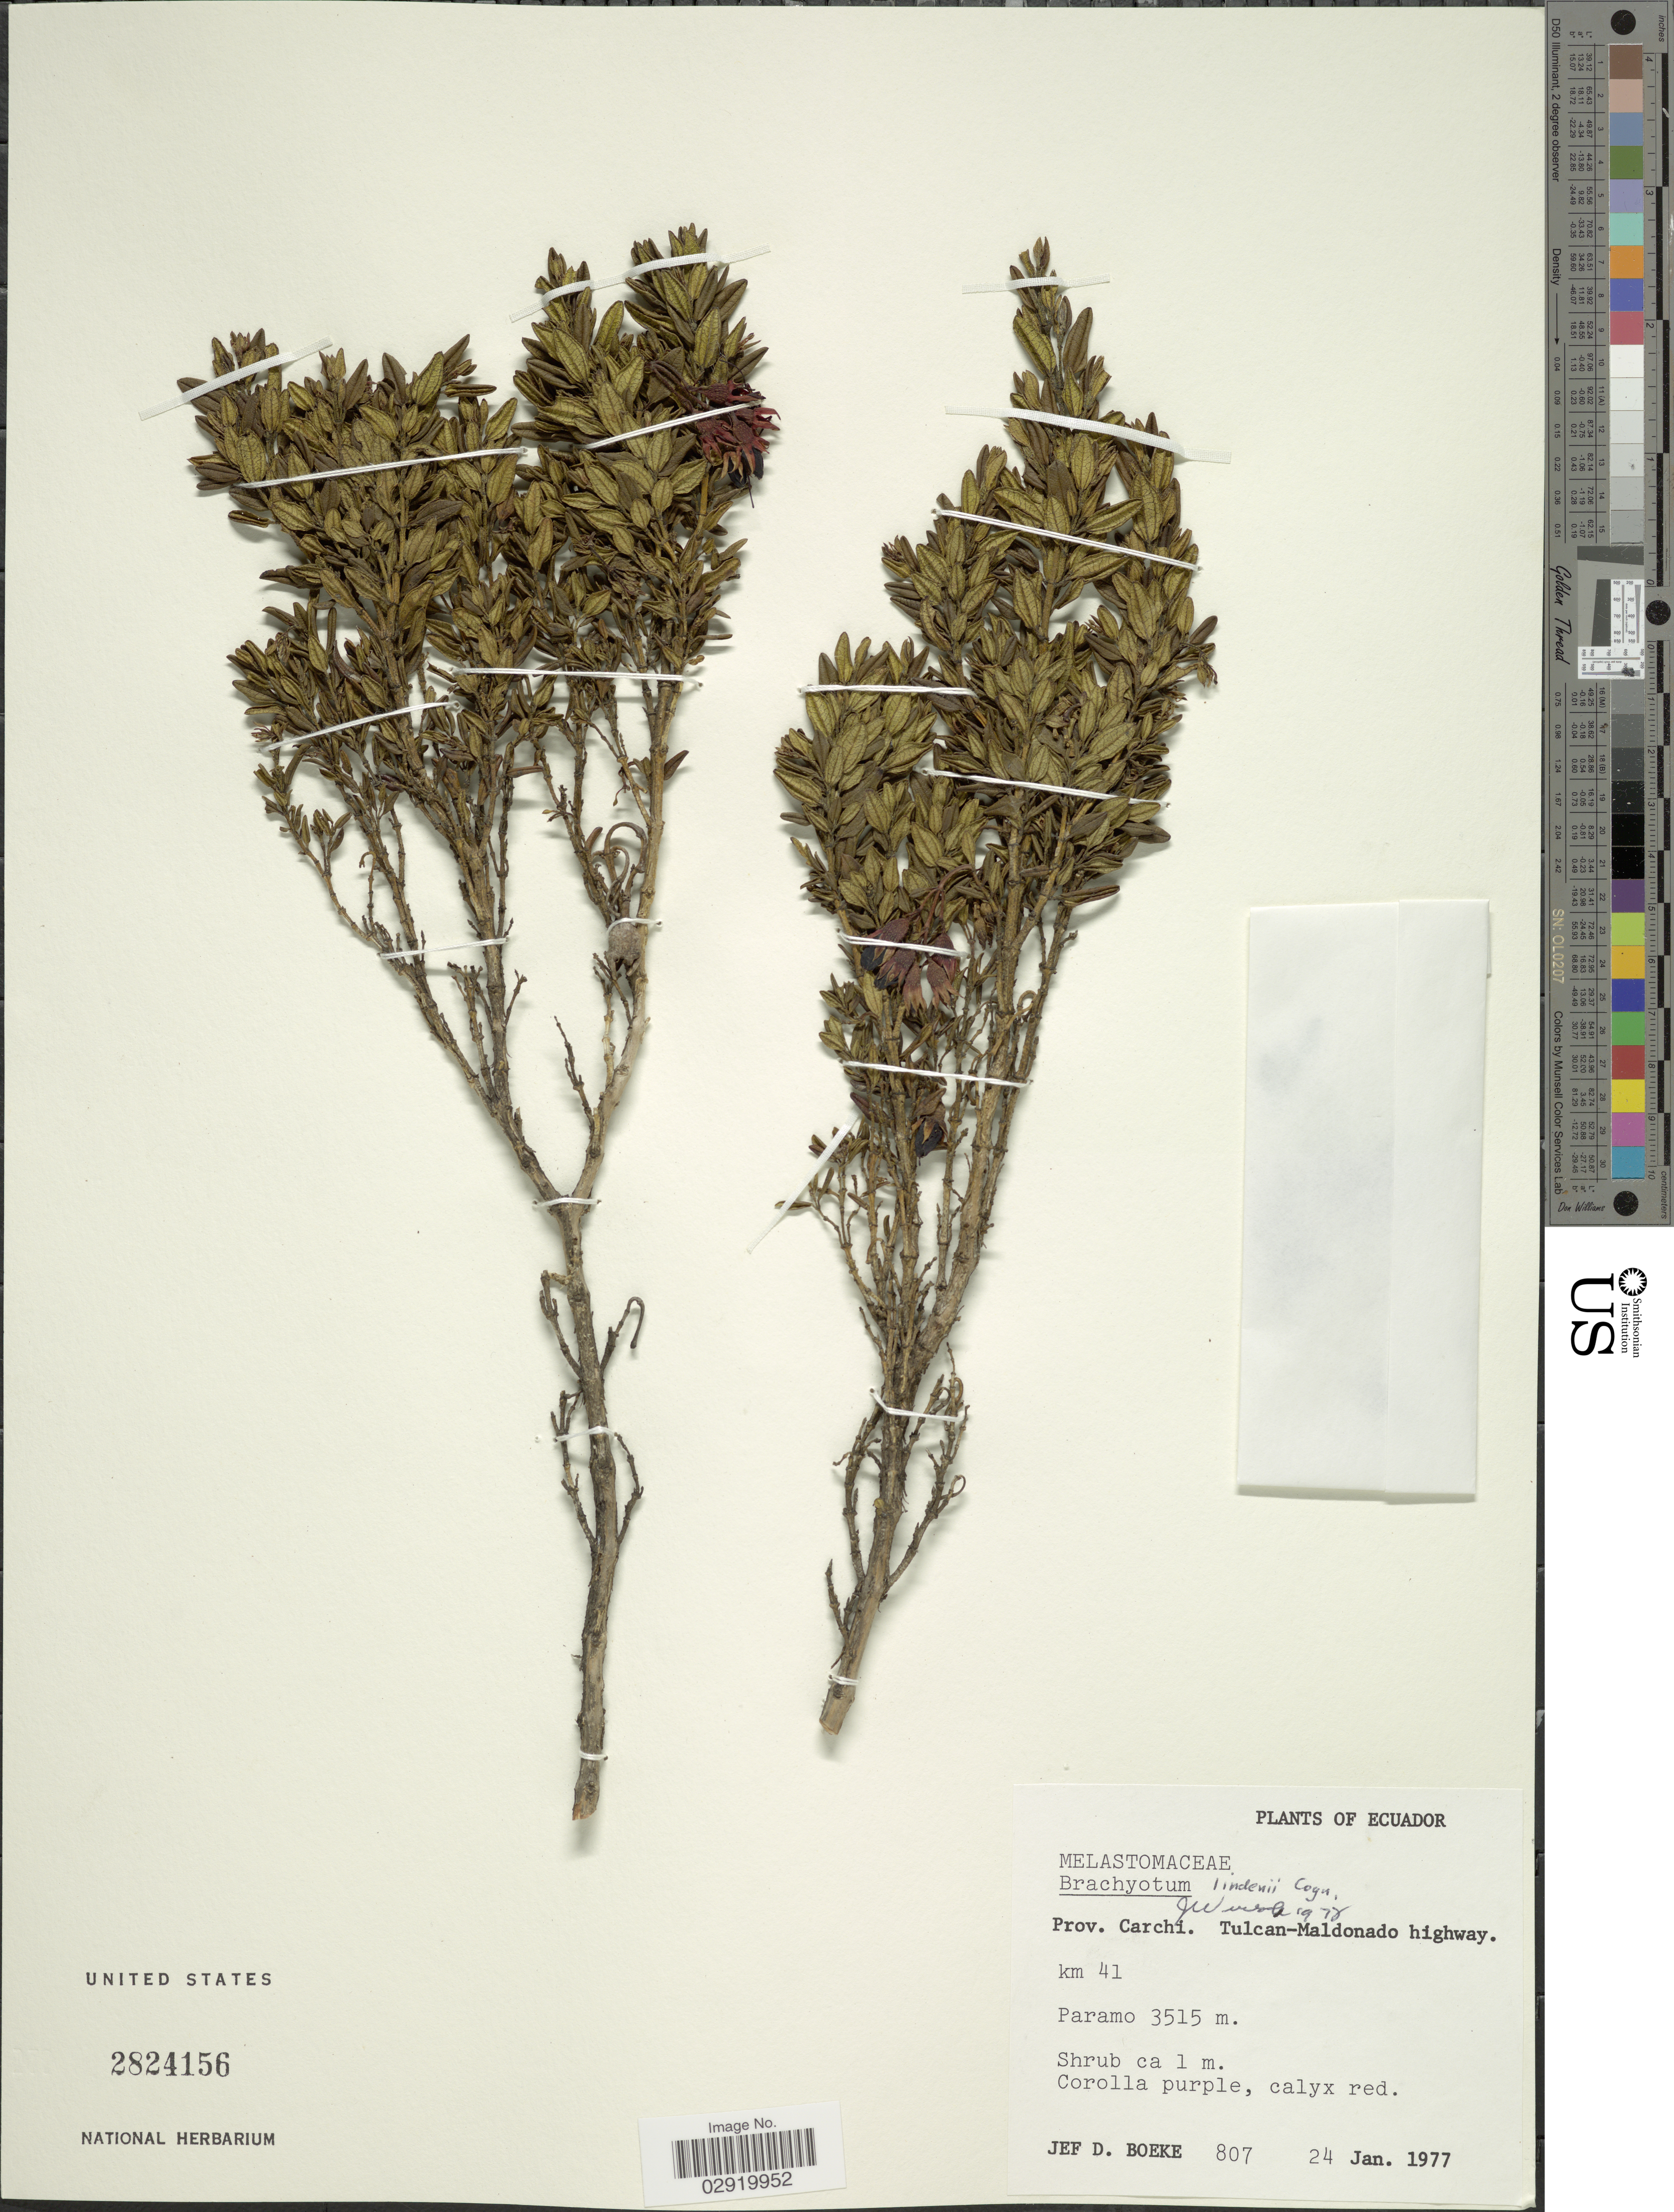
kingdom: Plantae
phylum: Tracheophyta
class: Magnoliopsida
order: Myrtales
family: Melastomataceae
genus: Brachyotum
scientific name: Brachyotum lindenii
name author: Cogn.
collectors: J. Boeke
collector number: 807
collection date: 1977-01-24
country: Ecuador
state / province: Carchi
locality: Tulcan-Maldonado highway. km 41, Paramo.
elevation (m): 3515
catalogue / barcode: US 2824156